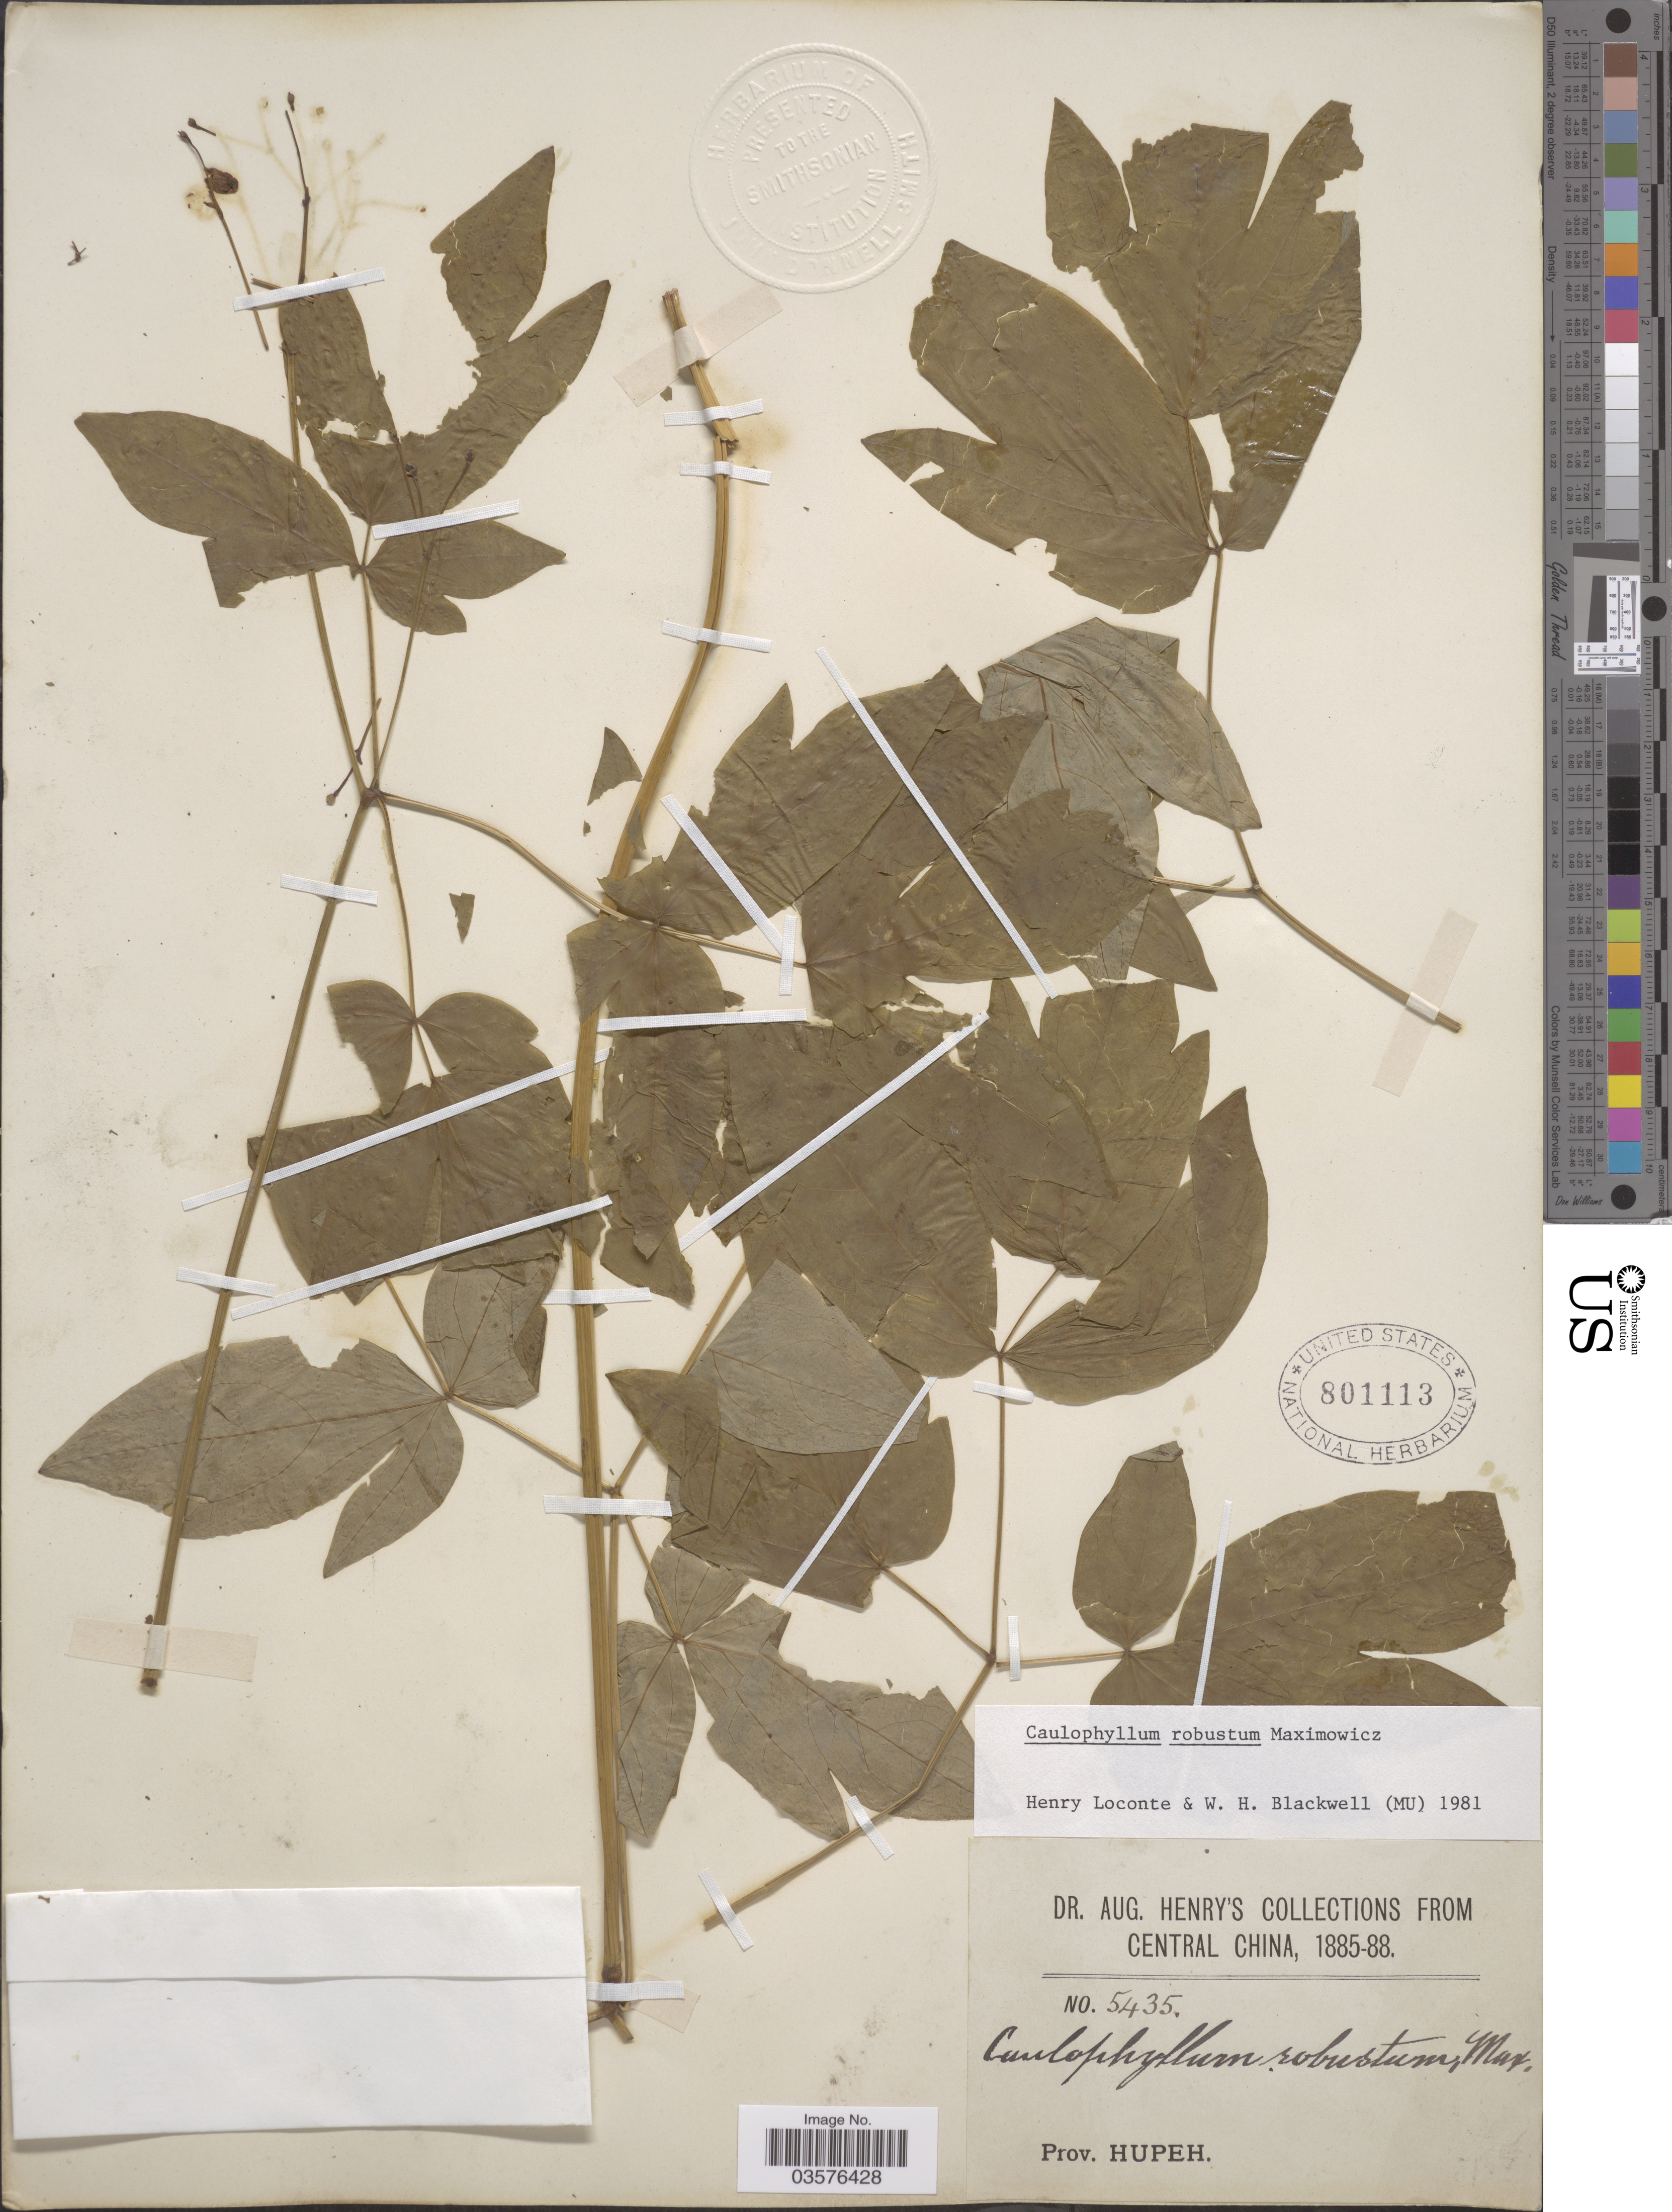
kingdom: Plantae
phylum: Tracheophyta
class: Magnoliopsida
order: Ranunculales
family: Berberidaceae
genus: Caulophyllum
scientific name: Caulophyllum robustum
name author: Michx.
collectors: A. Henry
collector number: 5435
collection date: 1885/1888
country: China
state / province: Hubei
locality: Central China. Prov. Hupeh.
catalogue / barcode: US 801113